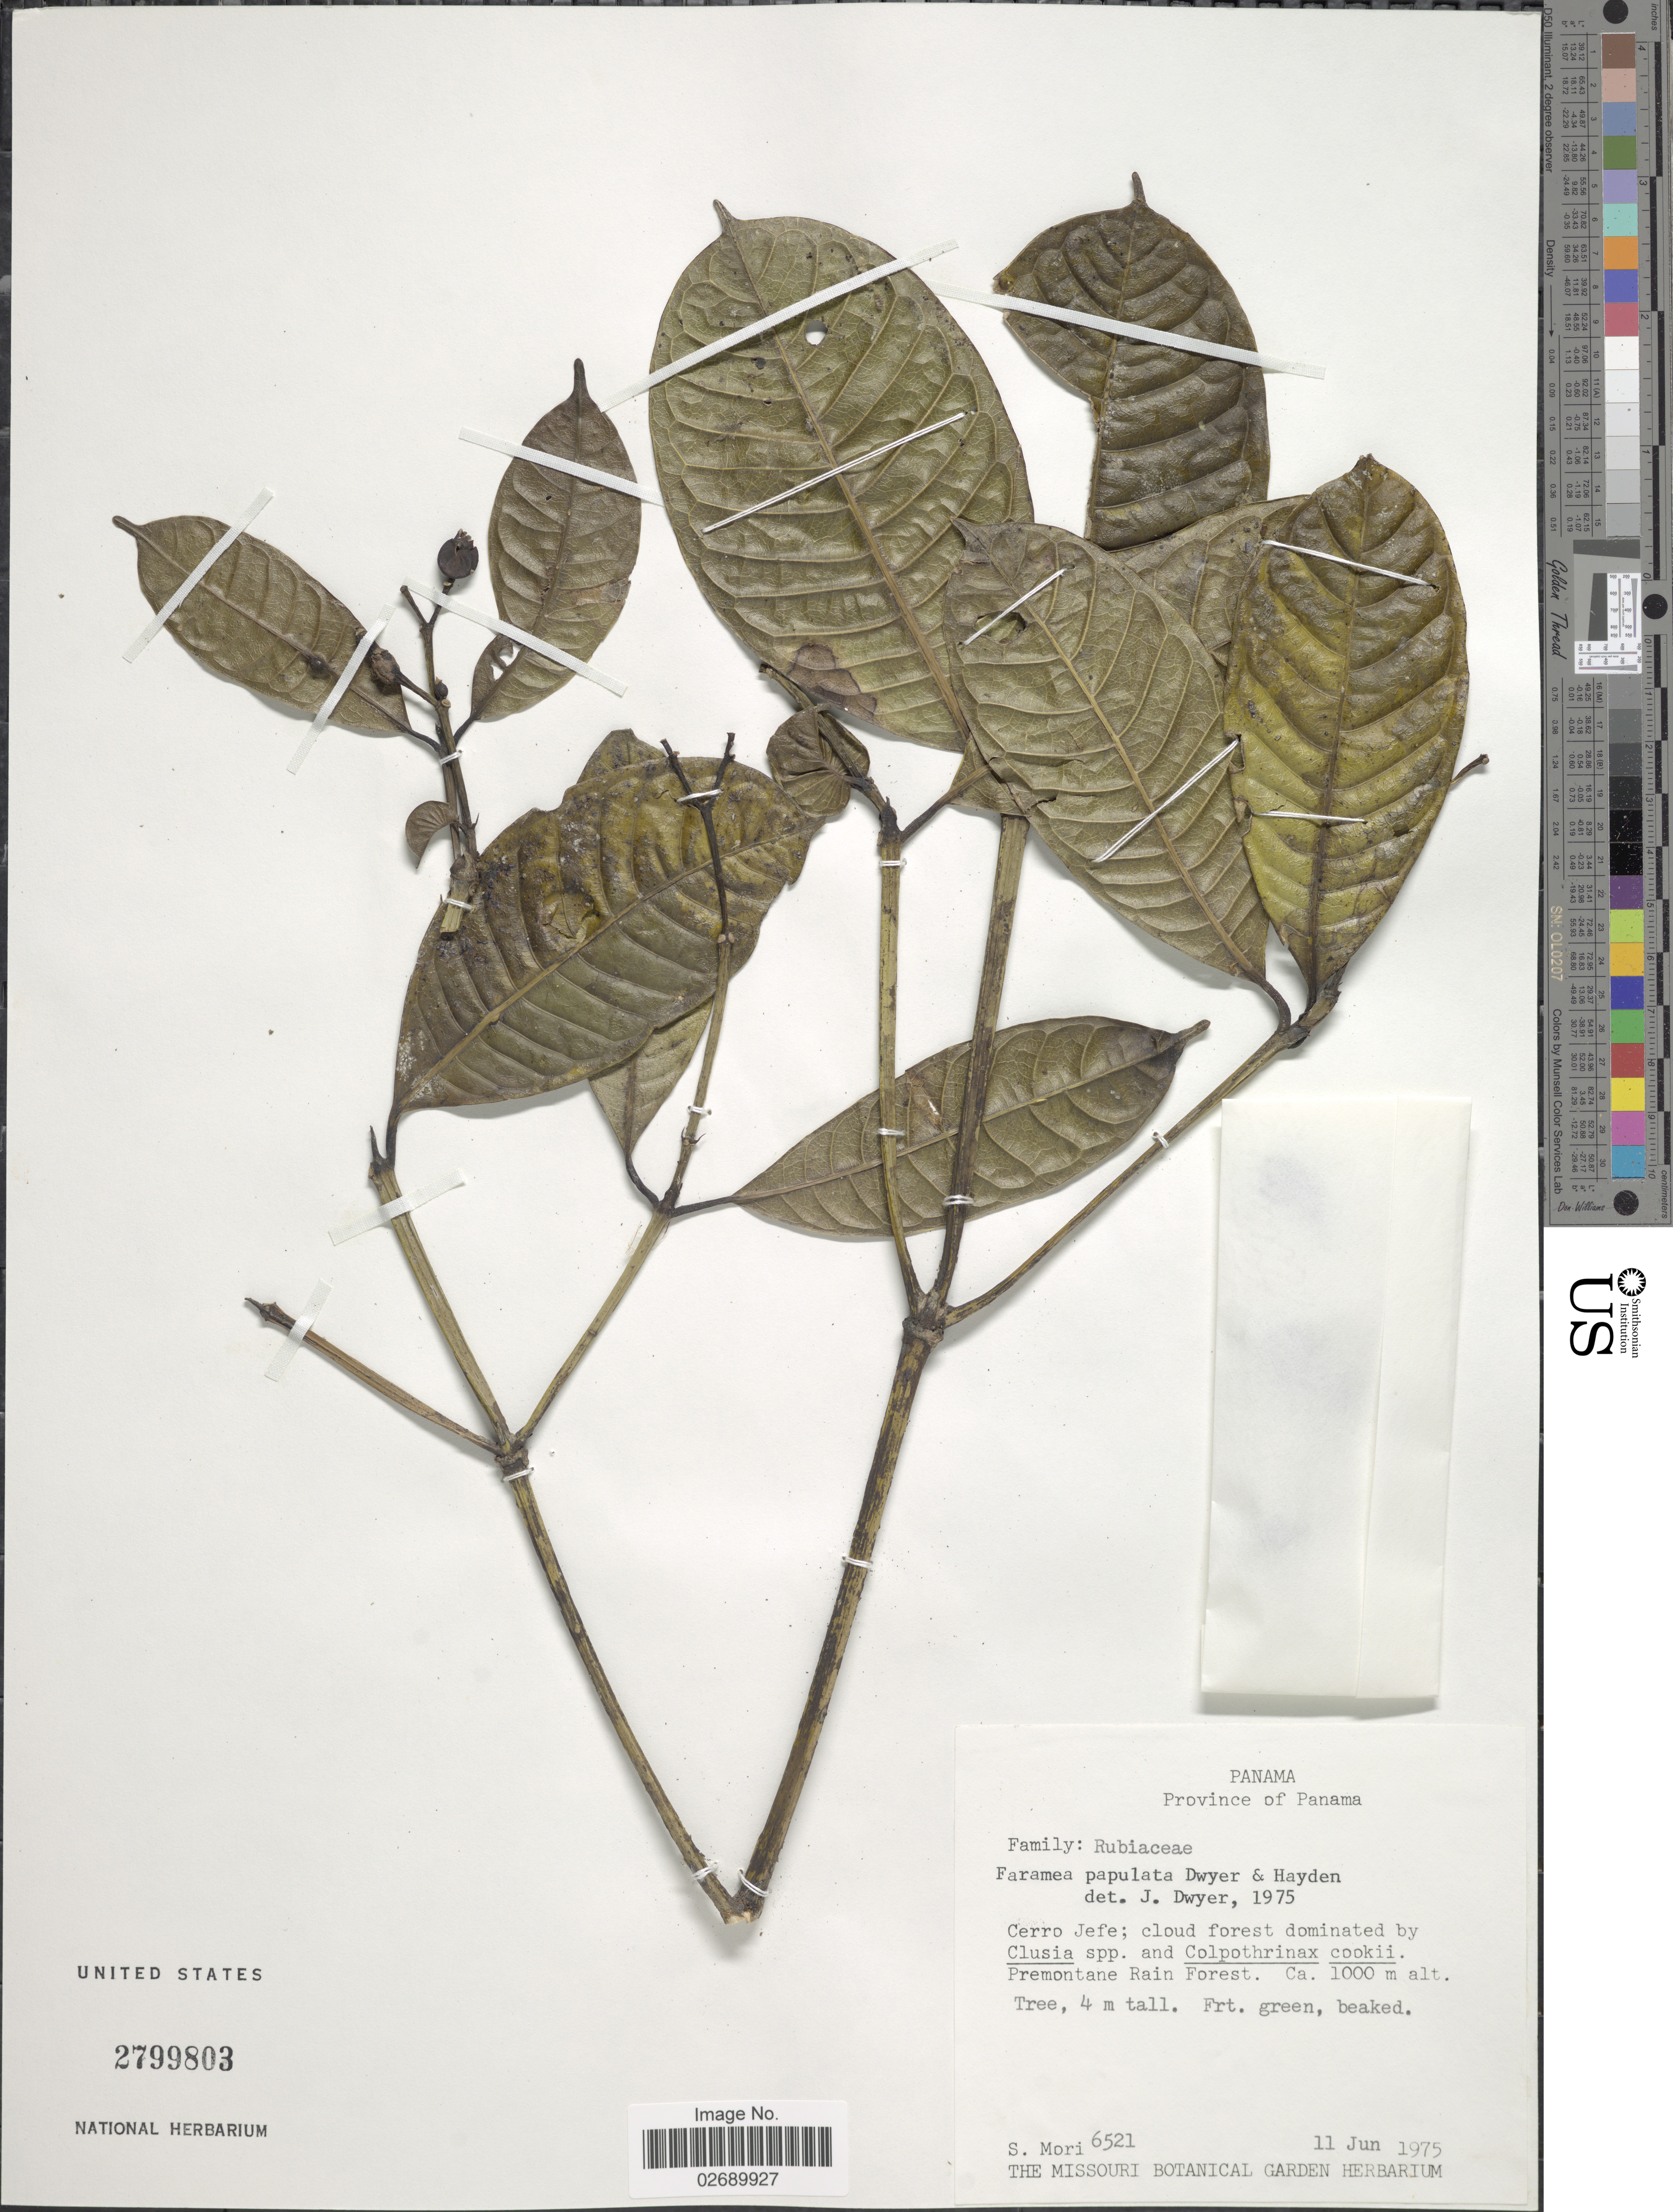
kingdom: Plantae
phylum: Tracheophyta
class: Magnoliopsida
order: Gentianales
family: Rubiaceae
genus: Faramea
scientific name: Faramea papillata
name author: Dwyer & M.V. Hayden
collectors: S. Mori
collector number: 6521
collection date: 1975-06-11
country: Panama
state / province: Panamá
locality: Cerro Jefe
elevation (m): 1000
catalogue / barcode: US 2799803